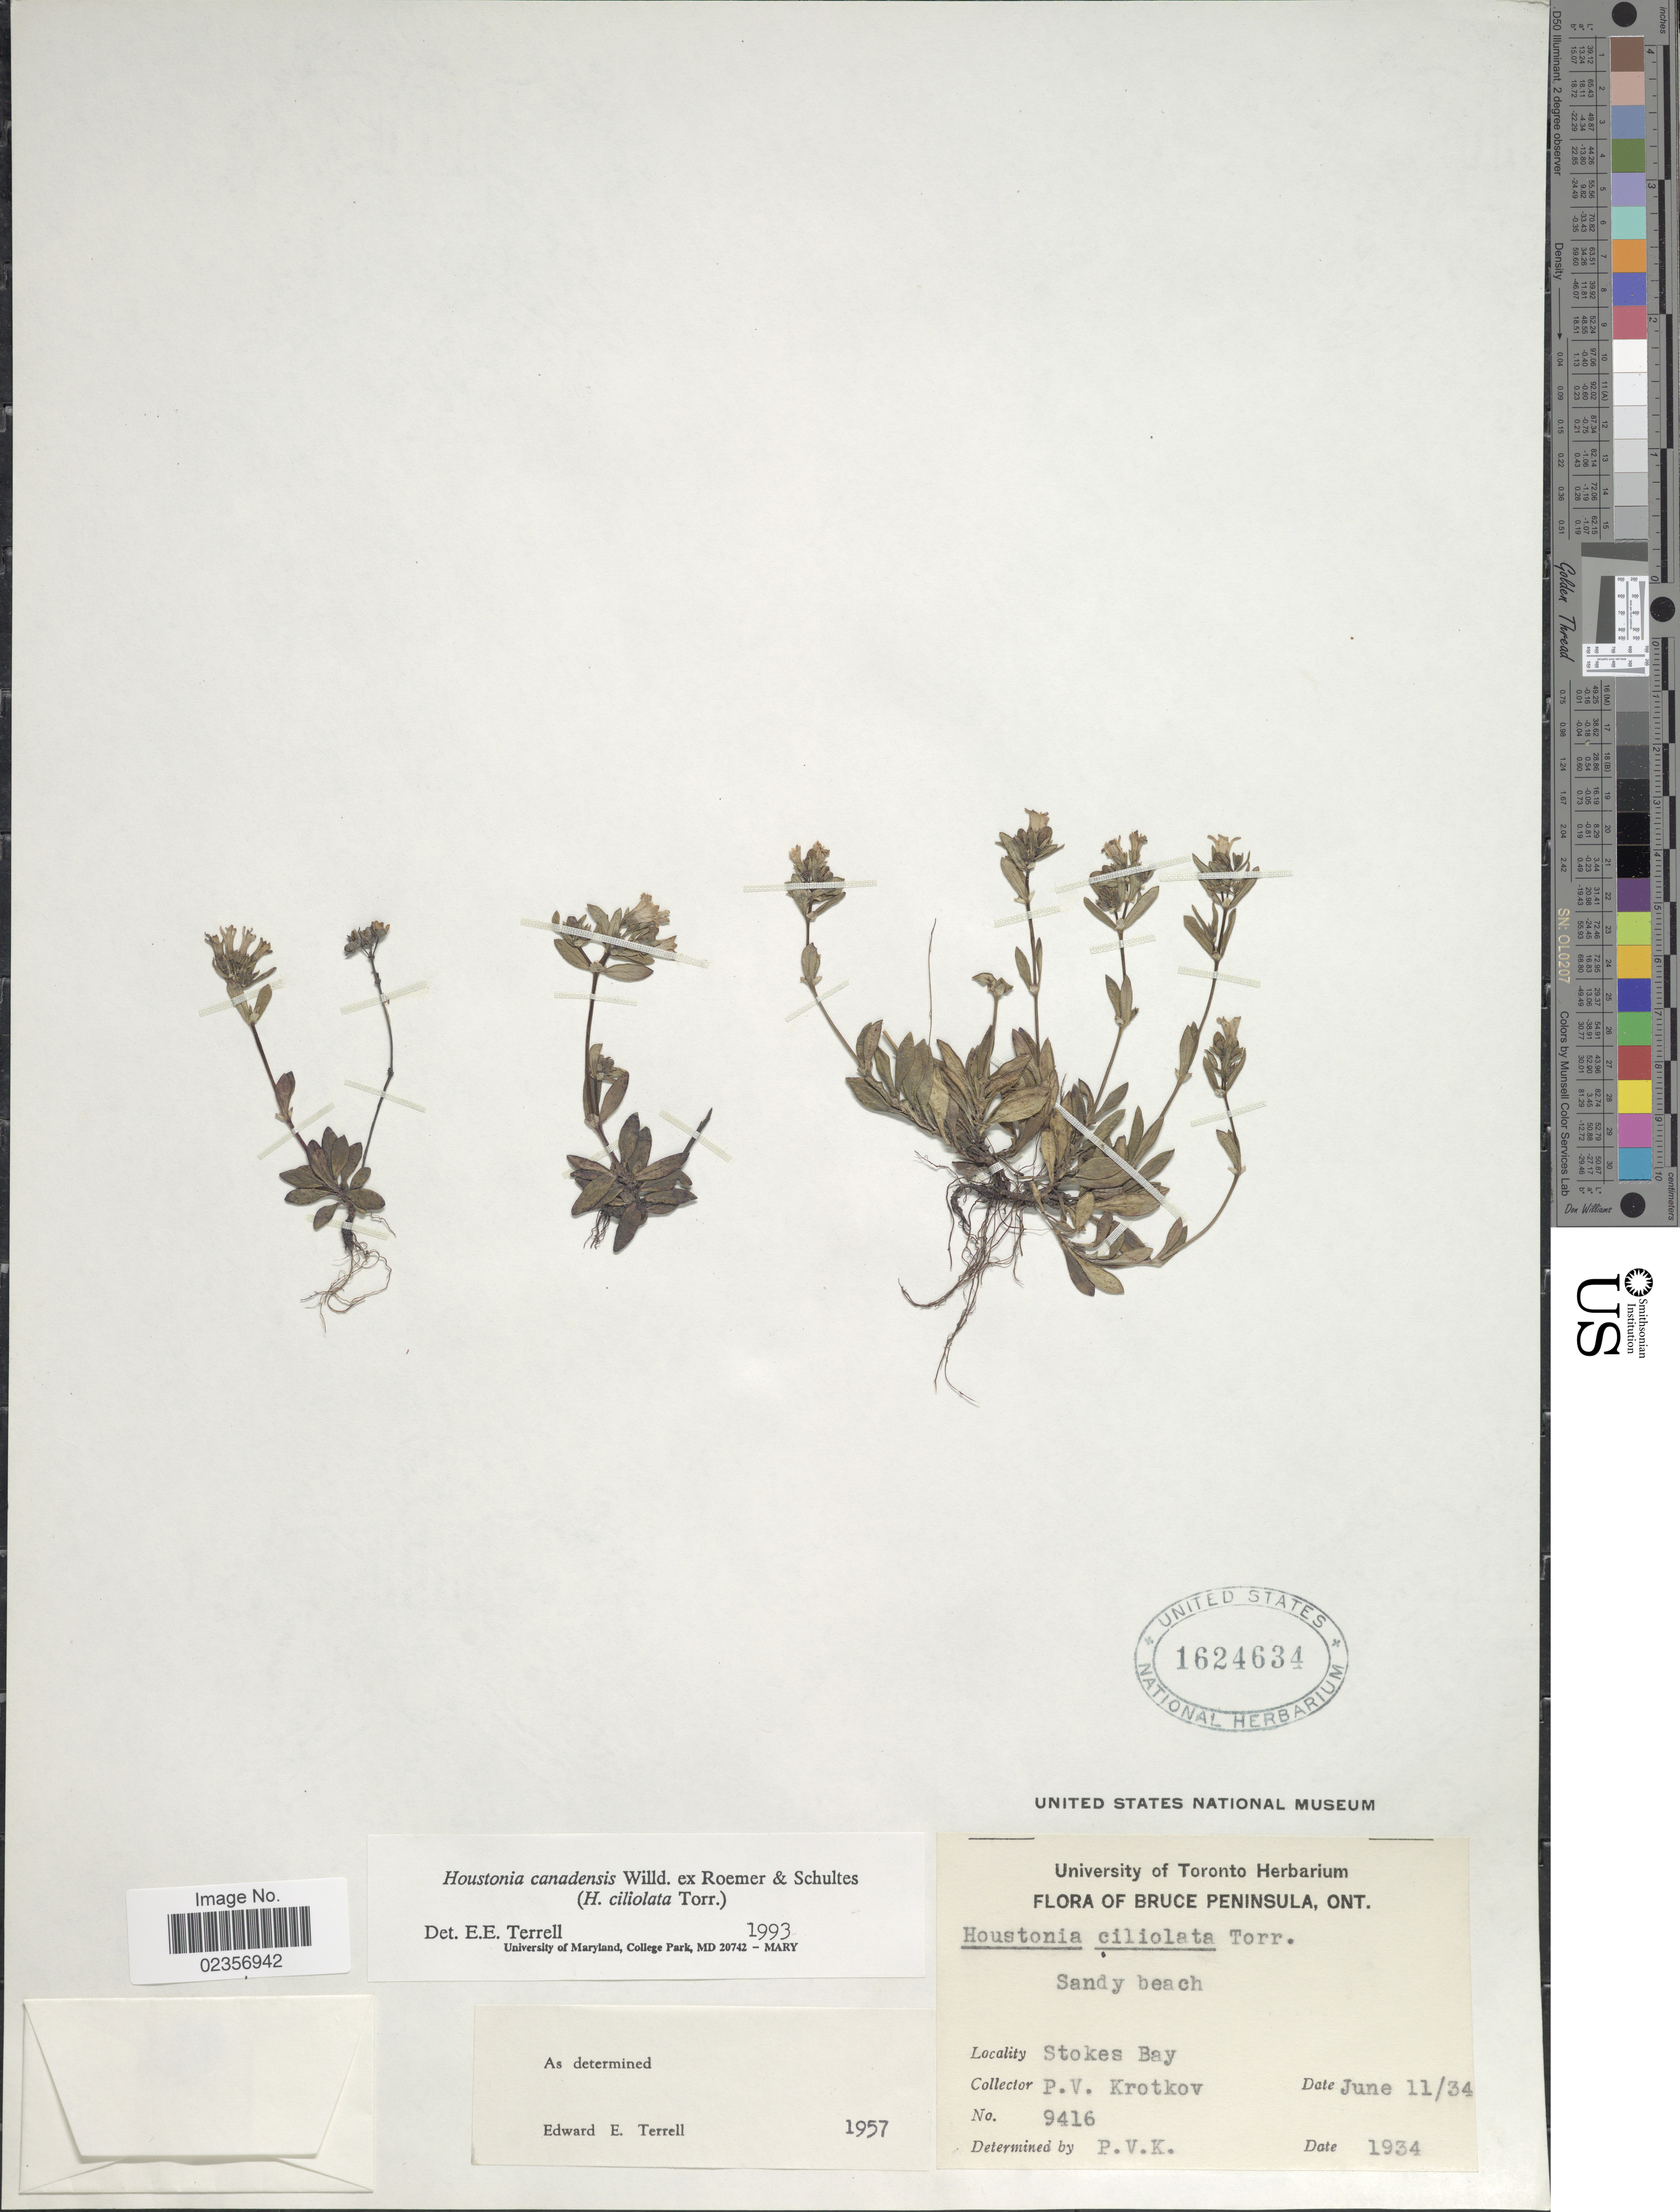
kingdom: Plantae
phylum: Tracheophyta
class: Magnoliopsida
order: Gentianales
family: Rubiaceae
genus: Houstonia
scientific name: Houstonia canadensis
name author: Willd.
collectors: P. V. Krotkov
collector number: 9416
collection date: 1934-06-11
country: Canada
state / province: Ontario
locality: Bruce Peninsula, Stokes Bay, sandy beach.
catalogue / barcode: US 1624634